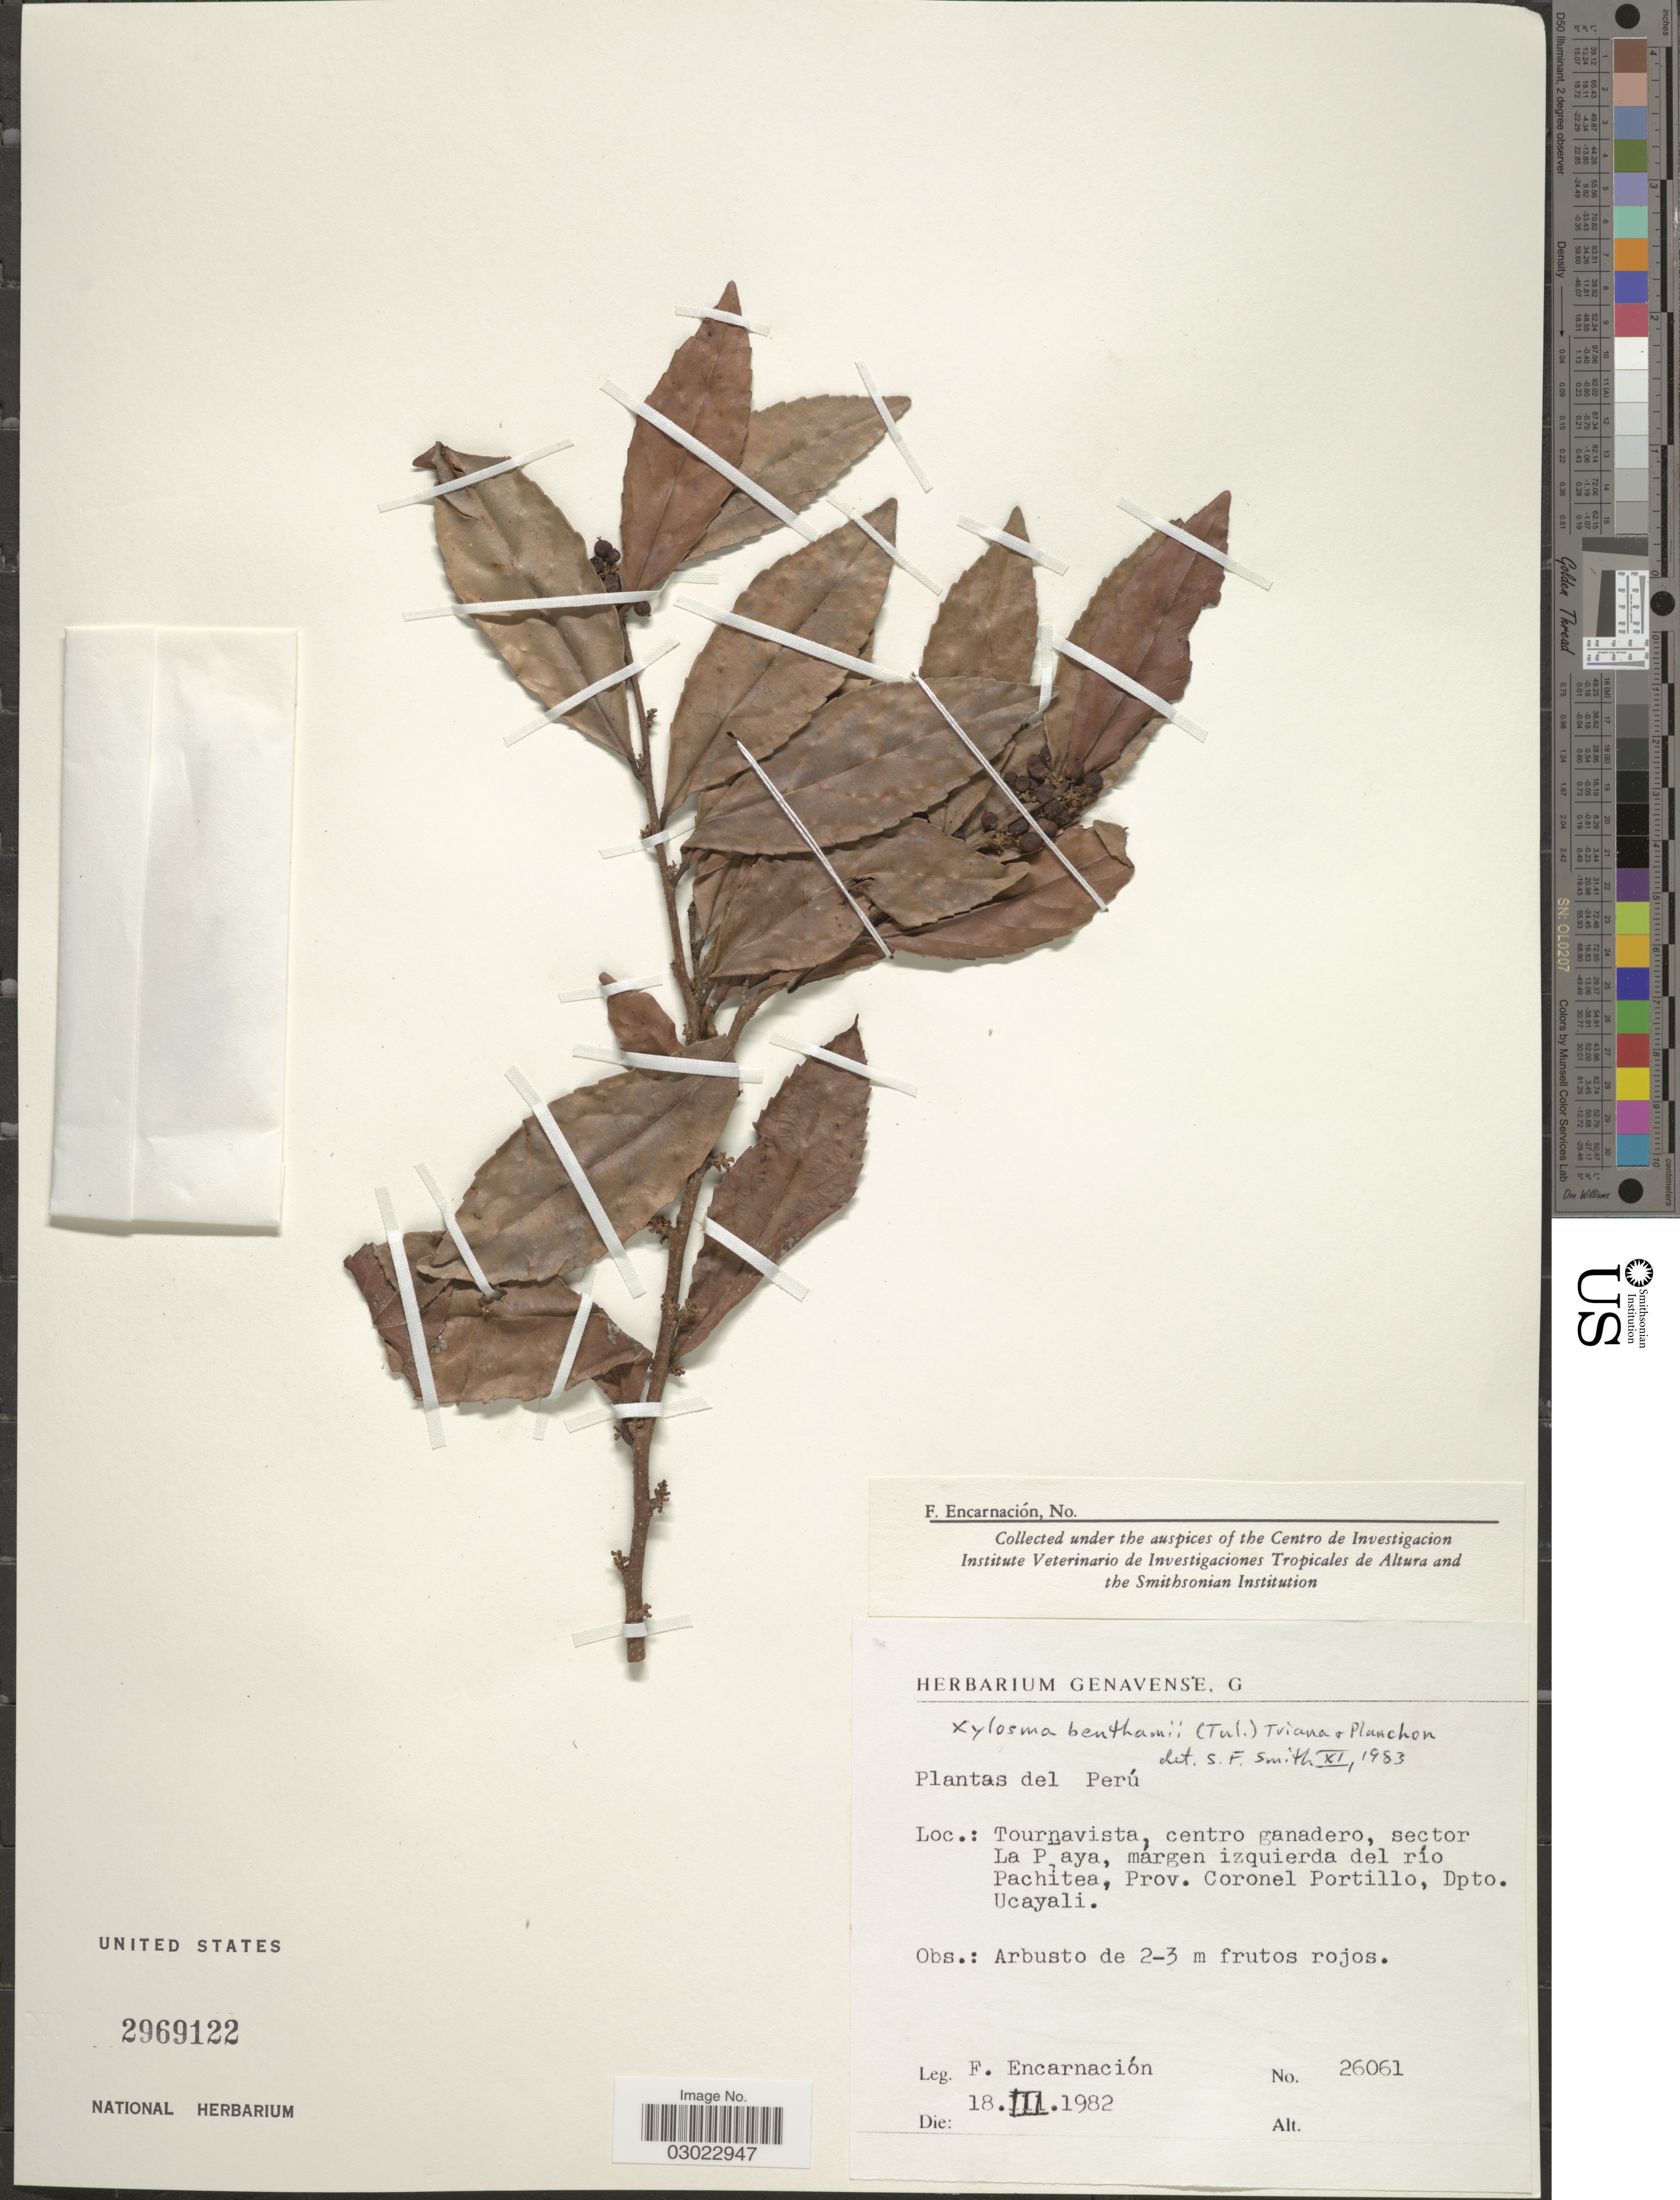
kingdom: Plantae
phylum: Tracheophyta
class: Magnoliopsida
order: Malpighiales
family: Salicaceae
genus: Xylosma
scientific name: Xylosma benthamii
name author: (Tul.) Triana & Planch.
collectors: F. Encarnación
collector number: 26061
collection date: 1952-03-18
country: Peru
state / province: Ucayali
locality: Tournavista, centro ganadero, sector La Playa, margen izquierda del río Pachitea, Prov. Coronel Portillo, Dpto. Ucayali.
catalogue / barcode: US 2969122